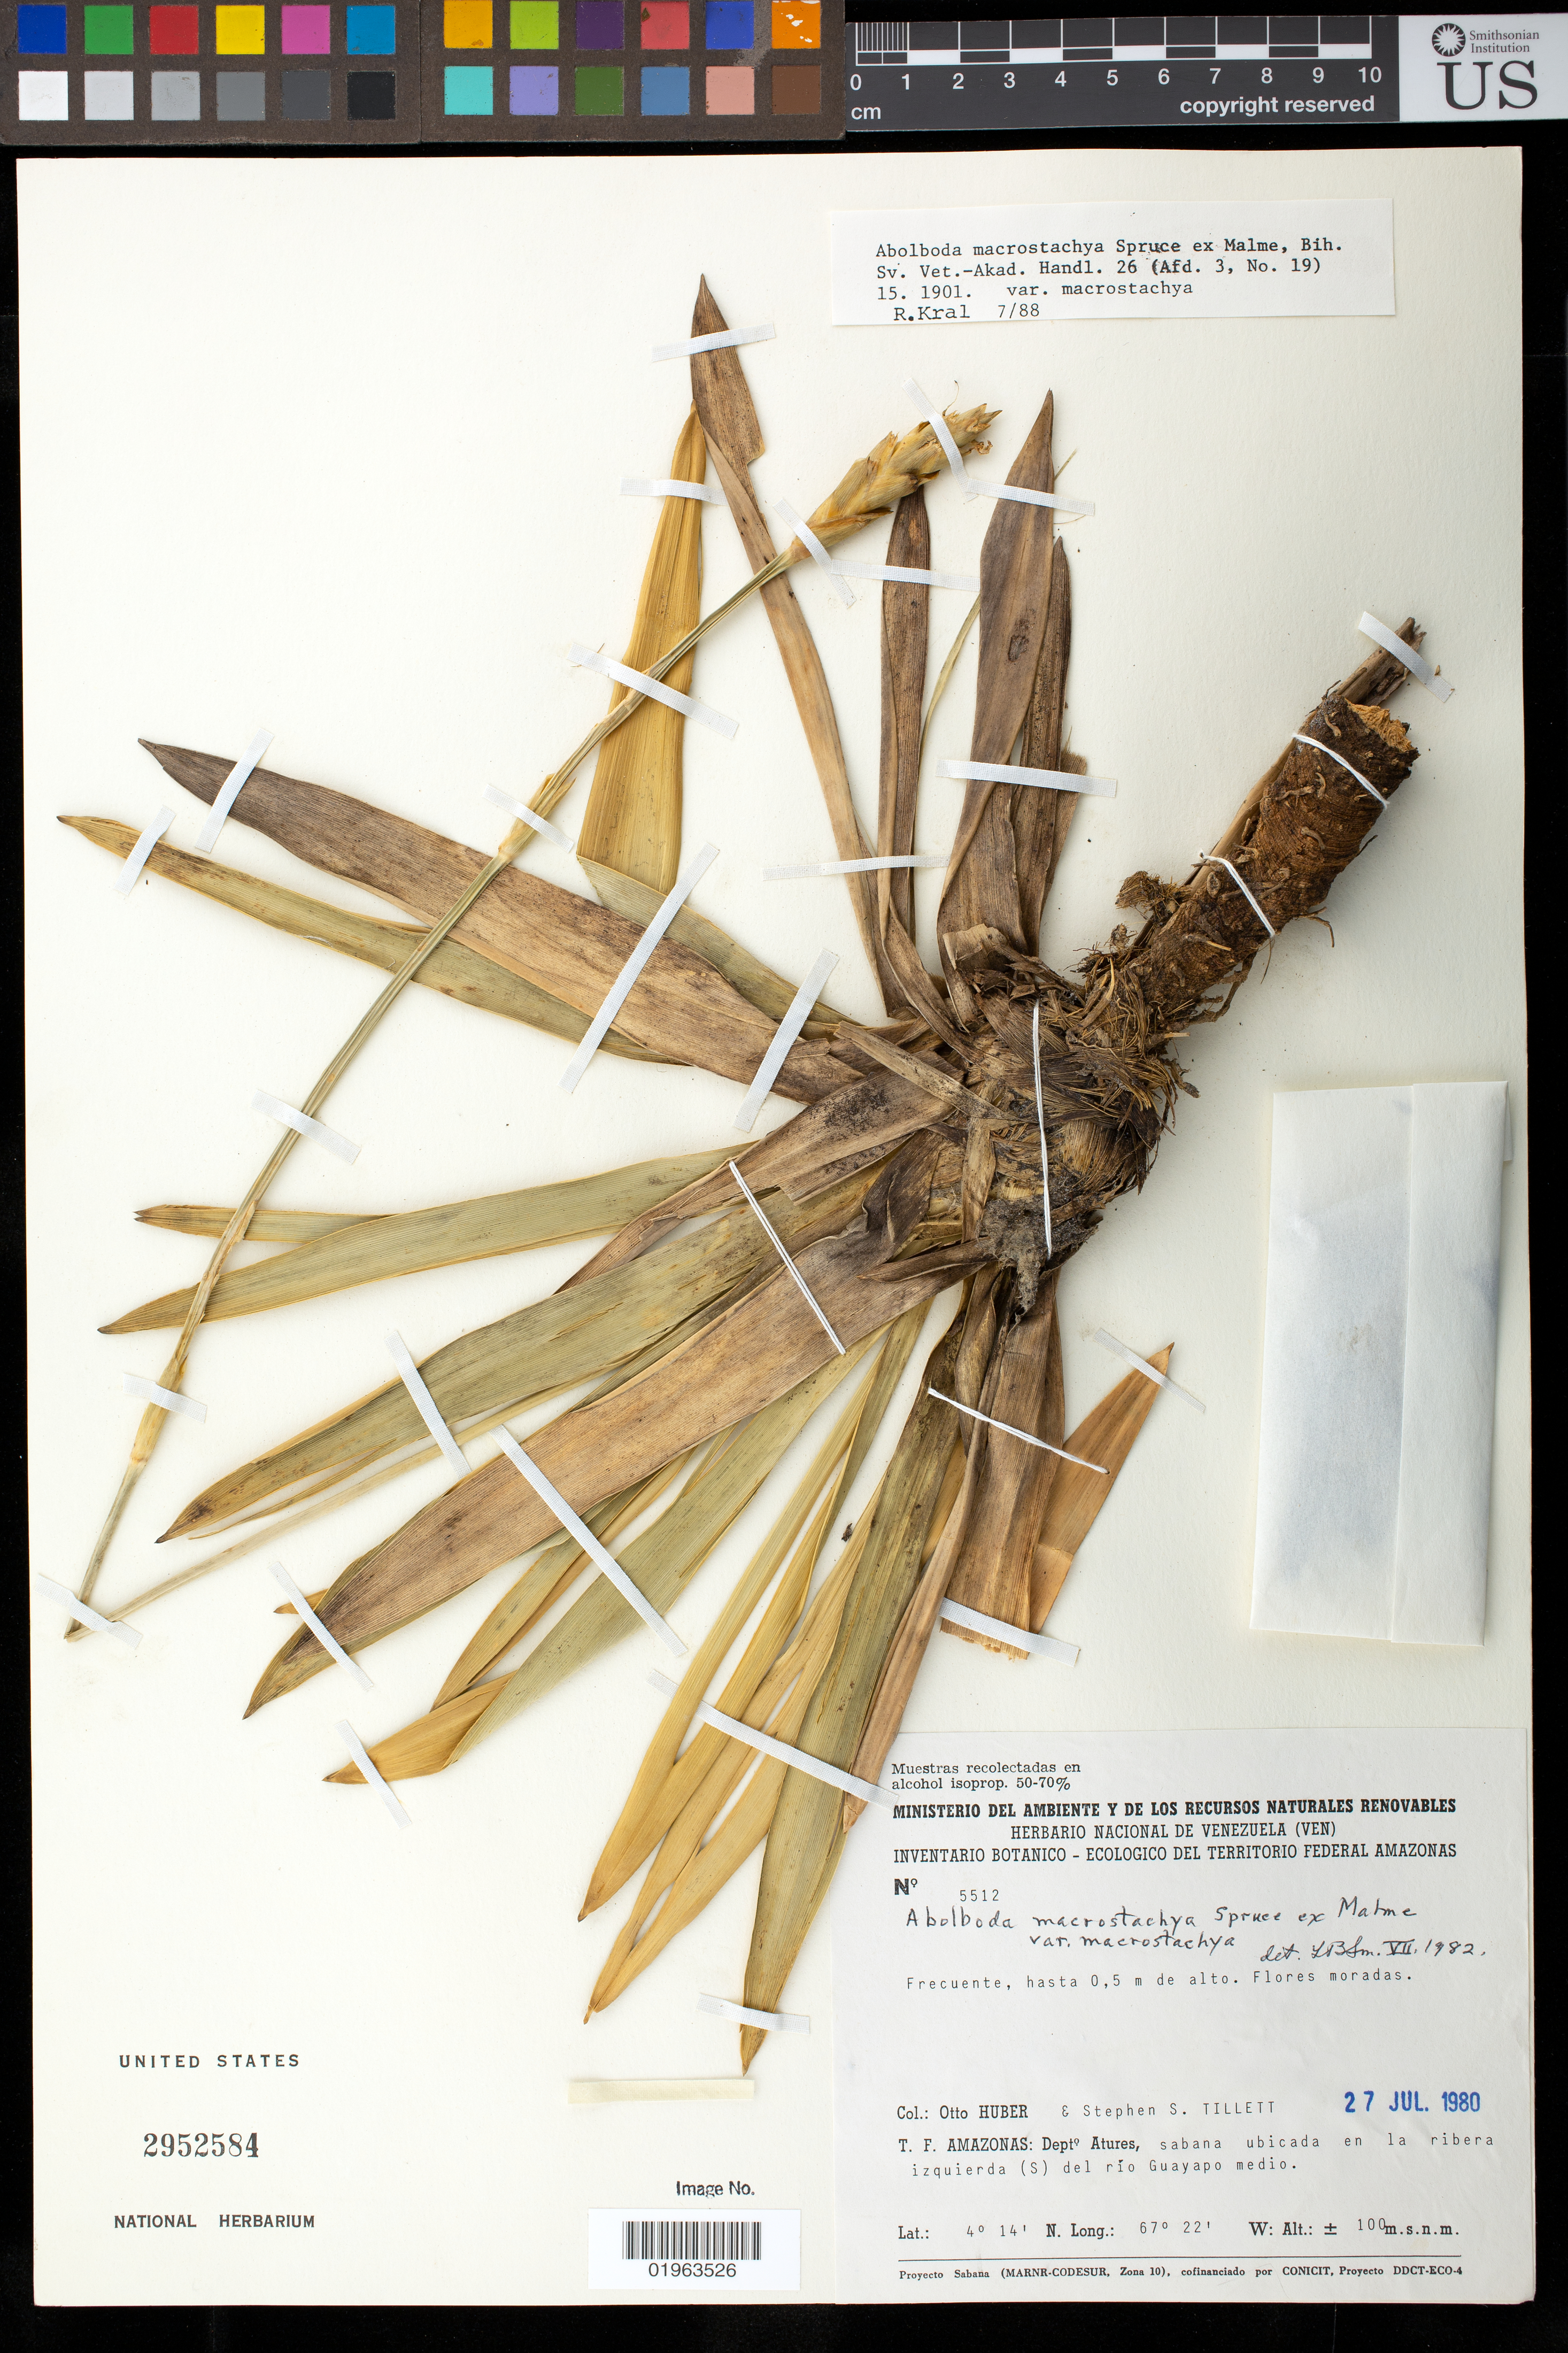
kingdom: Plantae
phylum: Tracheophyta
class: Liliopsida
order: Poales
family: Xyridaceae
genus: Abolboda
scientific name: Abolboda macrostachya var. macrostachya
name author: Spruce ex Malme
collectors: O. Huber & S. S. Tillett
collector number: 5512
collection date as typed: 27-Jul-80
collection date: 1980-07-27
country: Venezuela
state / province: Amazonas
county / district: Atures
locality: Río Guayapo medio, en la ribera izquierda (S)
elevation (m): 100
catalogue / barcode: US 2952584